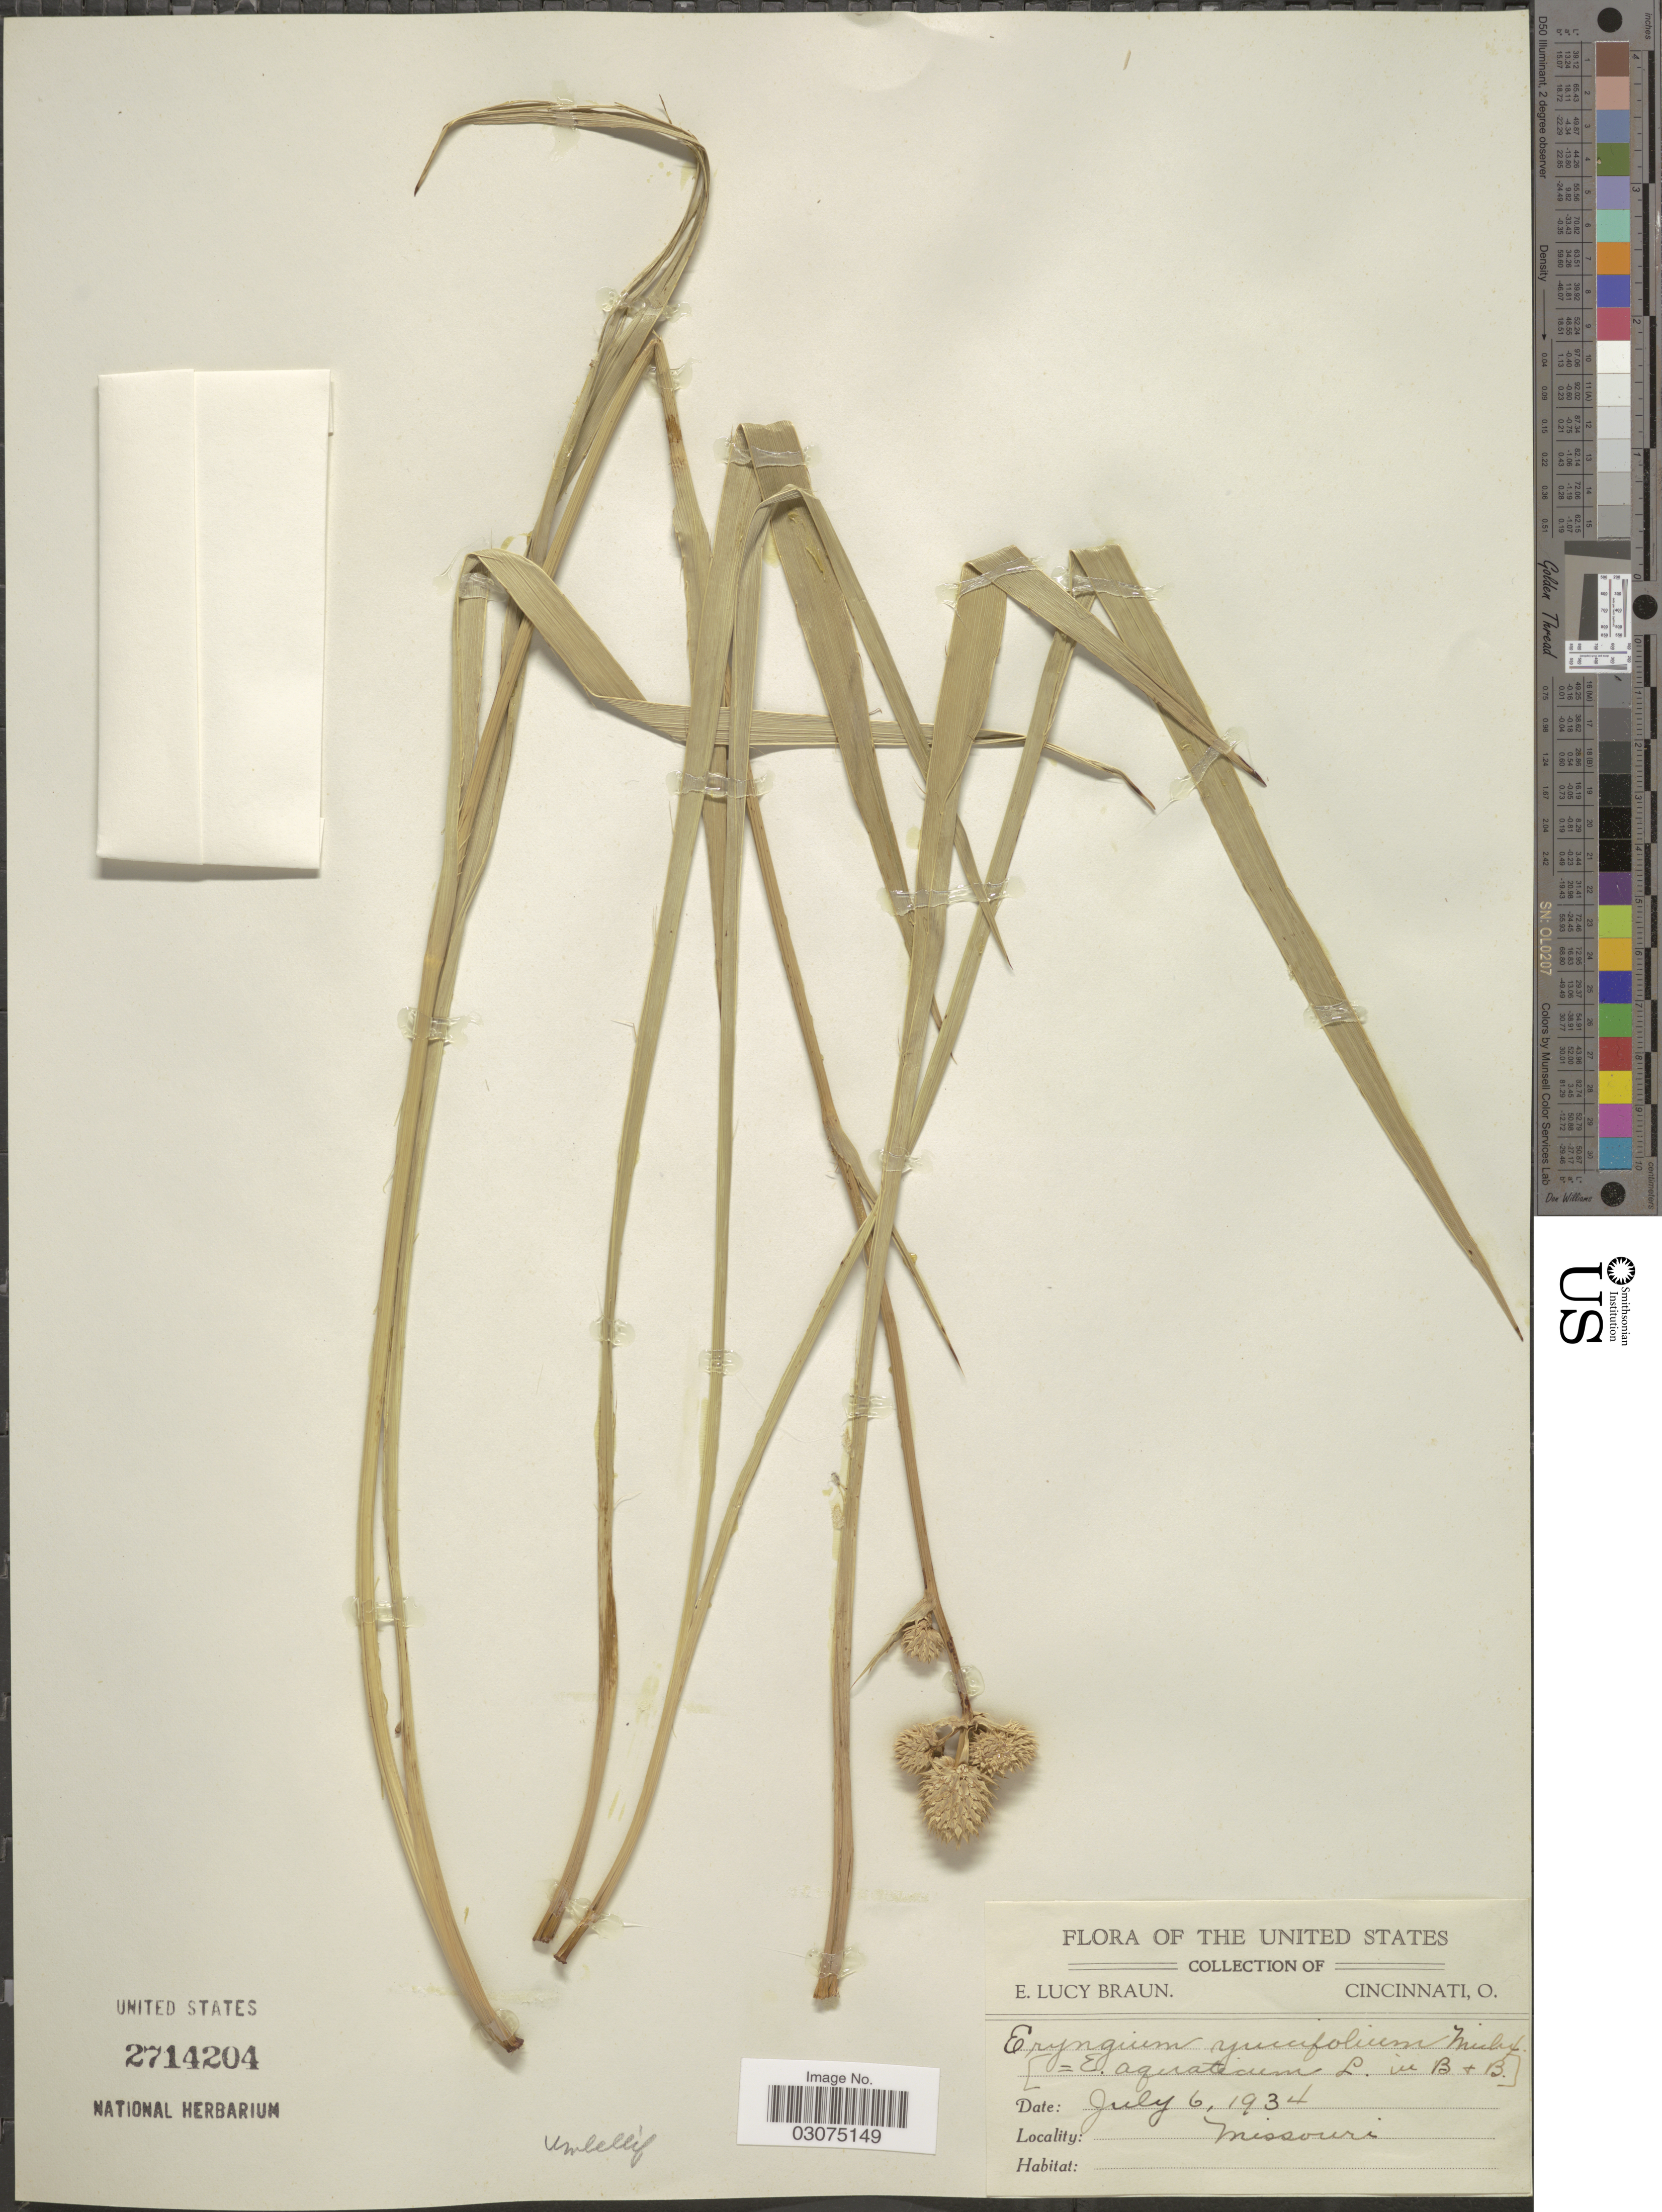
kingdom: Plantae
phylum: Tracheophyta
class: Magnoliopsida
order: Apiales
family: Apiaceae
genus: Eryngium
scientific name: Eryngium yuccifolium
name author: Michx.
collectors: E. L. Braun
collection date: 1934-07-06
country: United States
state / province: Missouri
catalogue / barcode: US 2714204